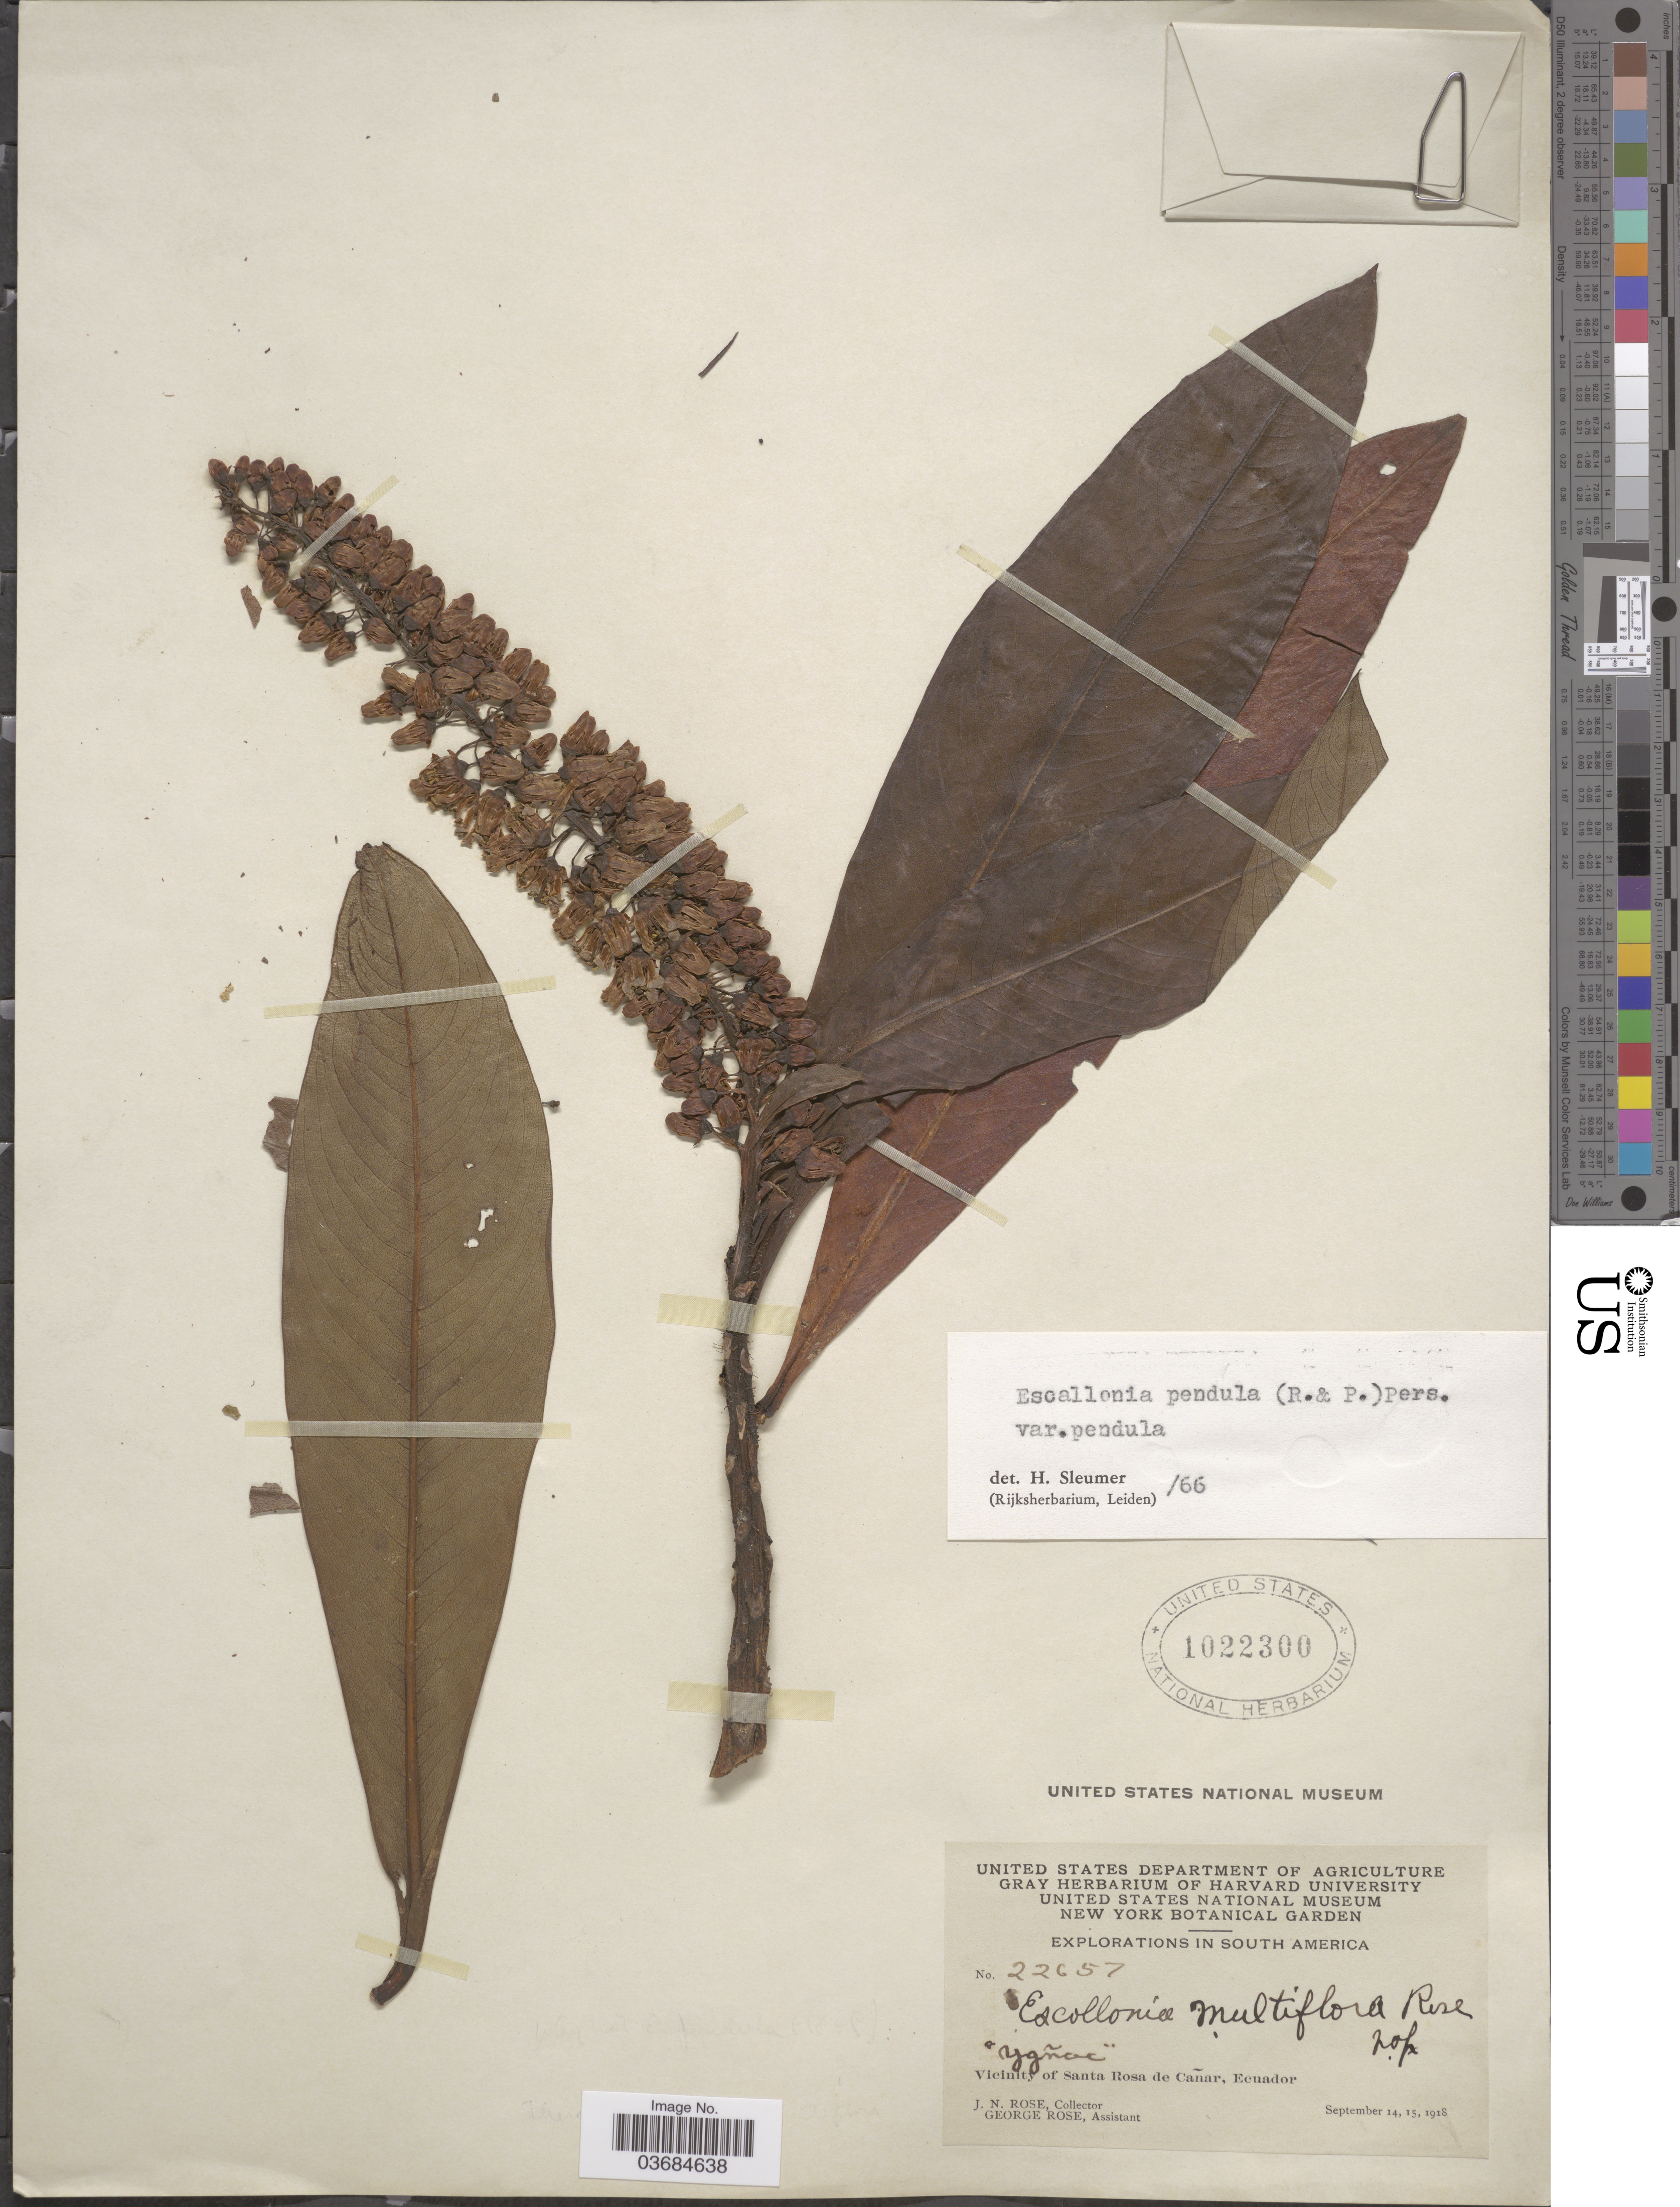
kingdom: Plantae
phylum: Tracheophyta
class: Magnoliopsida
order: Escalloniales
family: Escalloniaceae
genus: Escallonia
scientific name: Escallonia pendula var. pendula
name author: (Ruiz & Pav.) Pers.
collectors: J. N. Rose & G. Rose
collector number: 22657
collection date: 1918-09-14/1918-09-15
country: Ecuador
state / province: Cañar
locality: Explorations in South America. Vicinity of Santa Rosa de Cañar.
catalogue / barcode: US 1022300